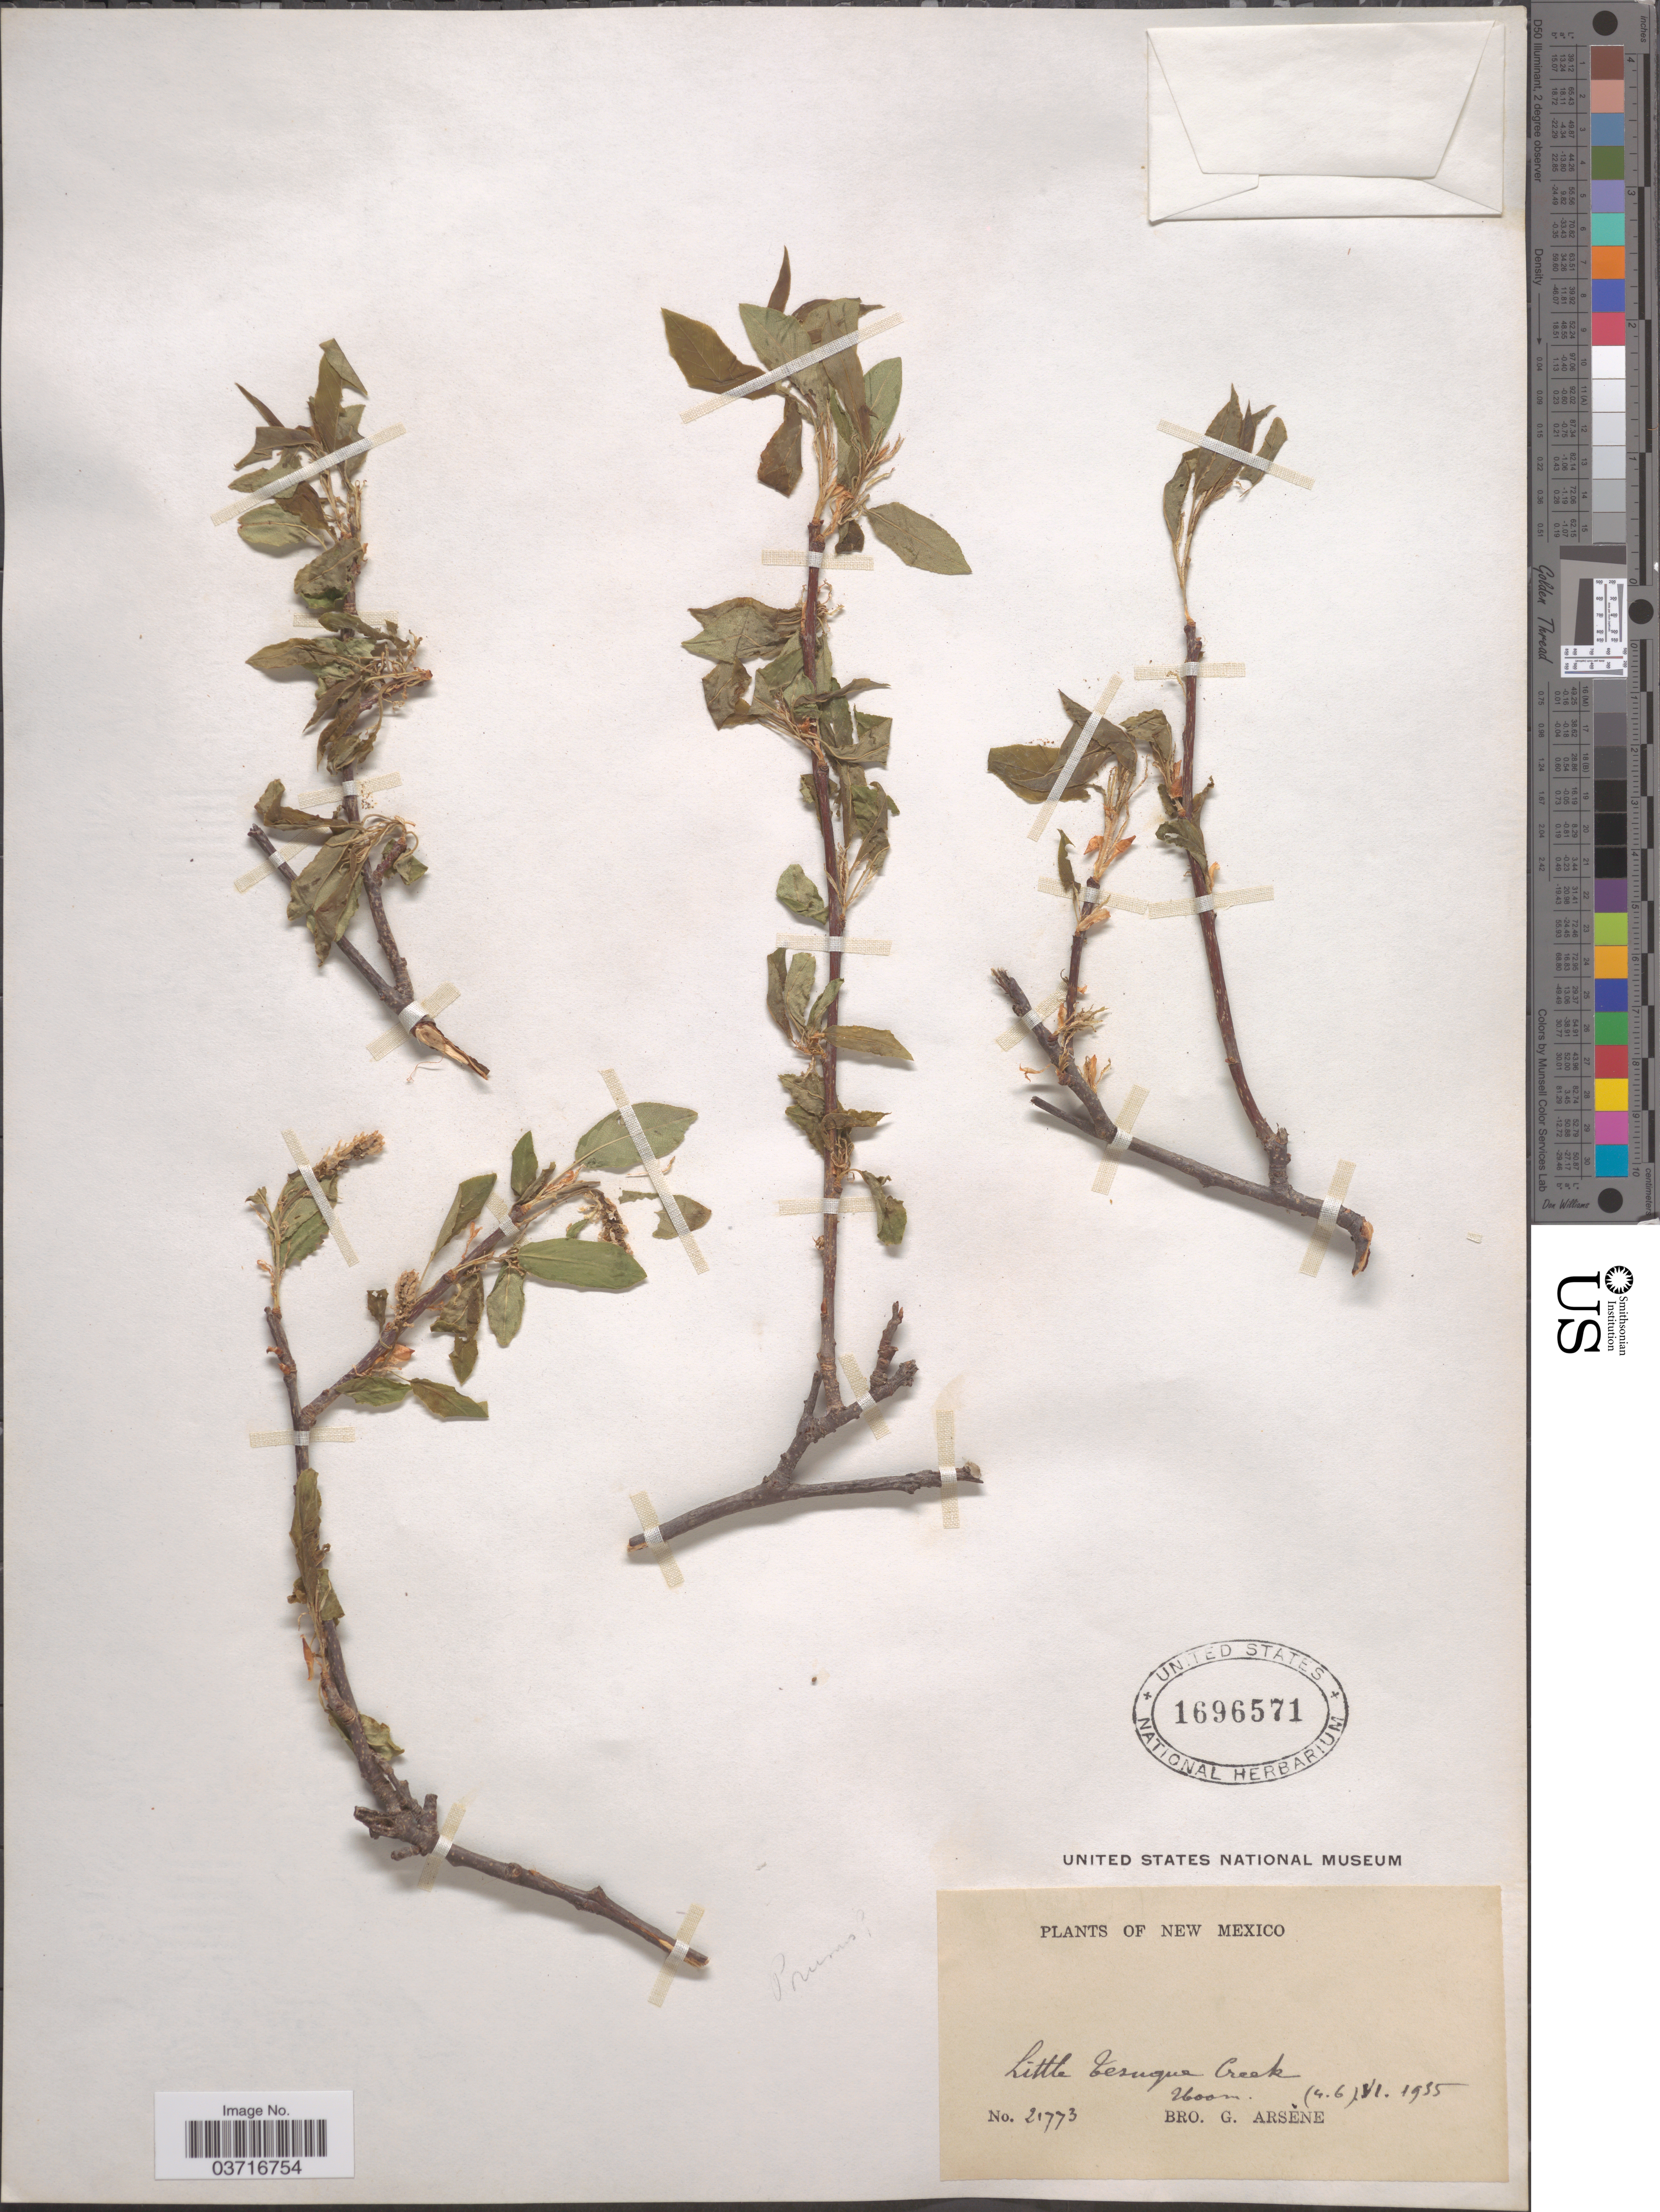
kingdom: Plantae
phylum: Tracheophyta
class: Magnoliopsida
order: Rosales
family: Rosaceae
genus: Prunus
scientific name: Prunus sp.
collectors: Bro. G. Arsène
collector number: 21773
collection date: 1935-06-04/1935-06-06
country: United States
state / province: New Mexico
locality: Little Tesuque Creek.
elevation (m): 2600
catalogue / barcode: US 1696571